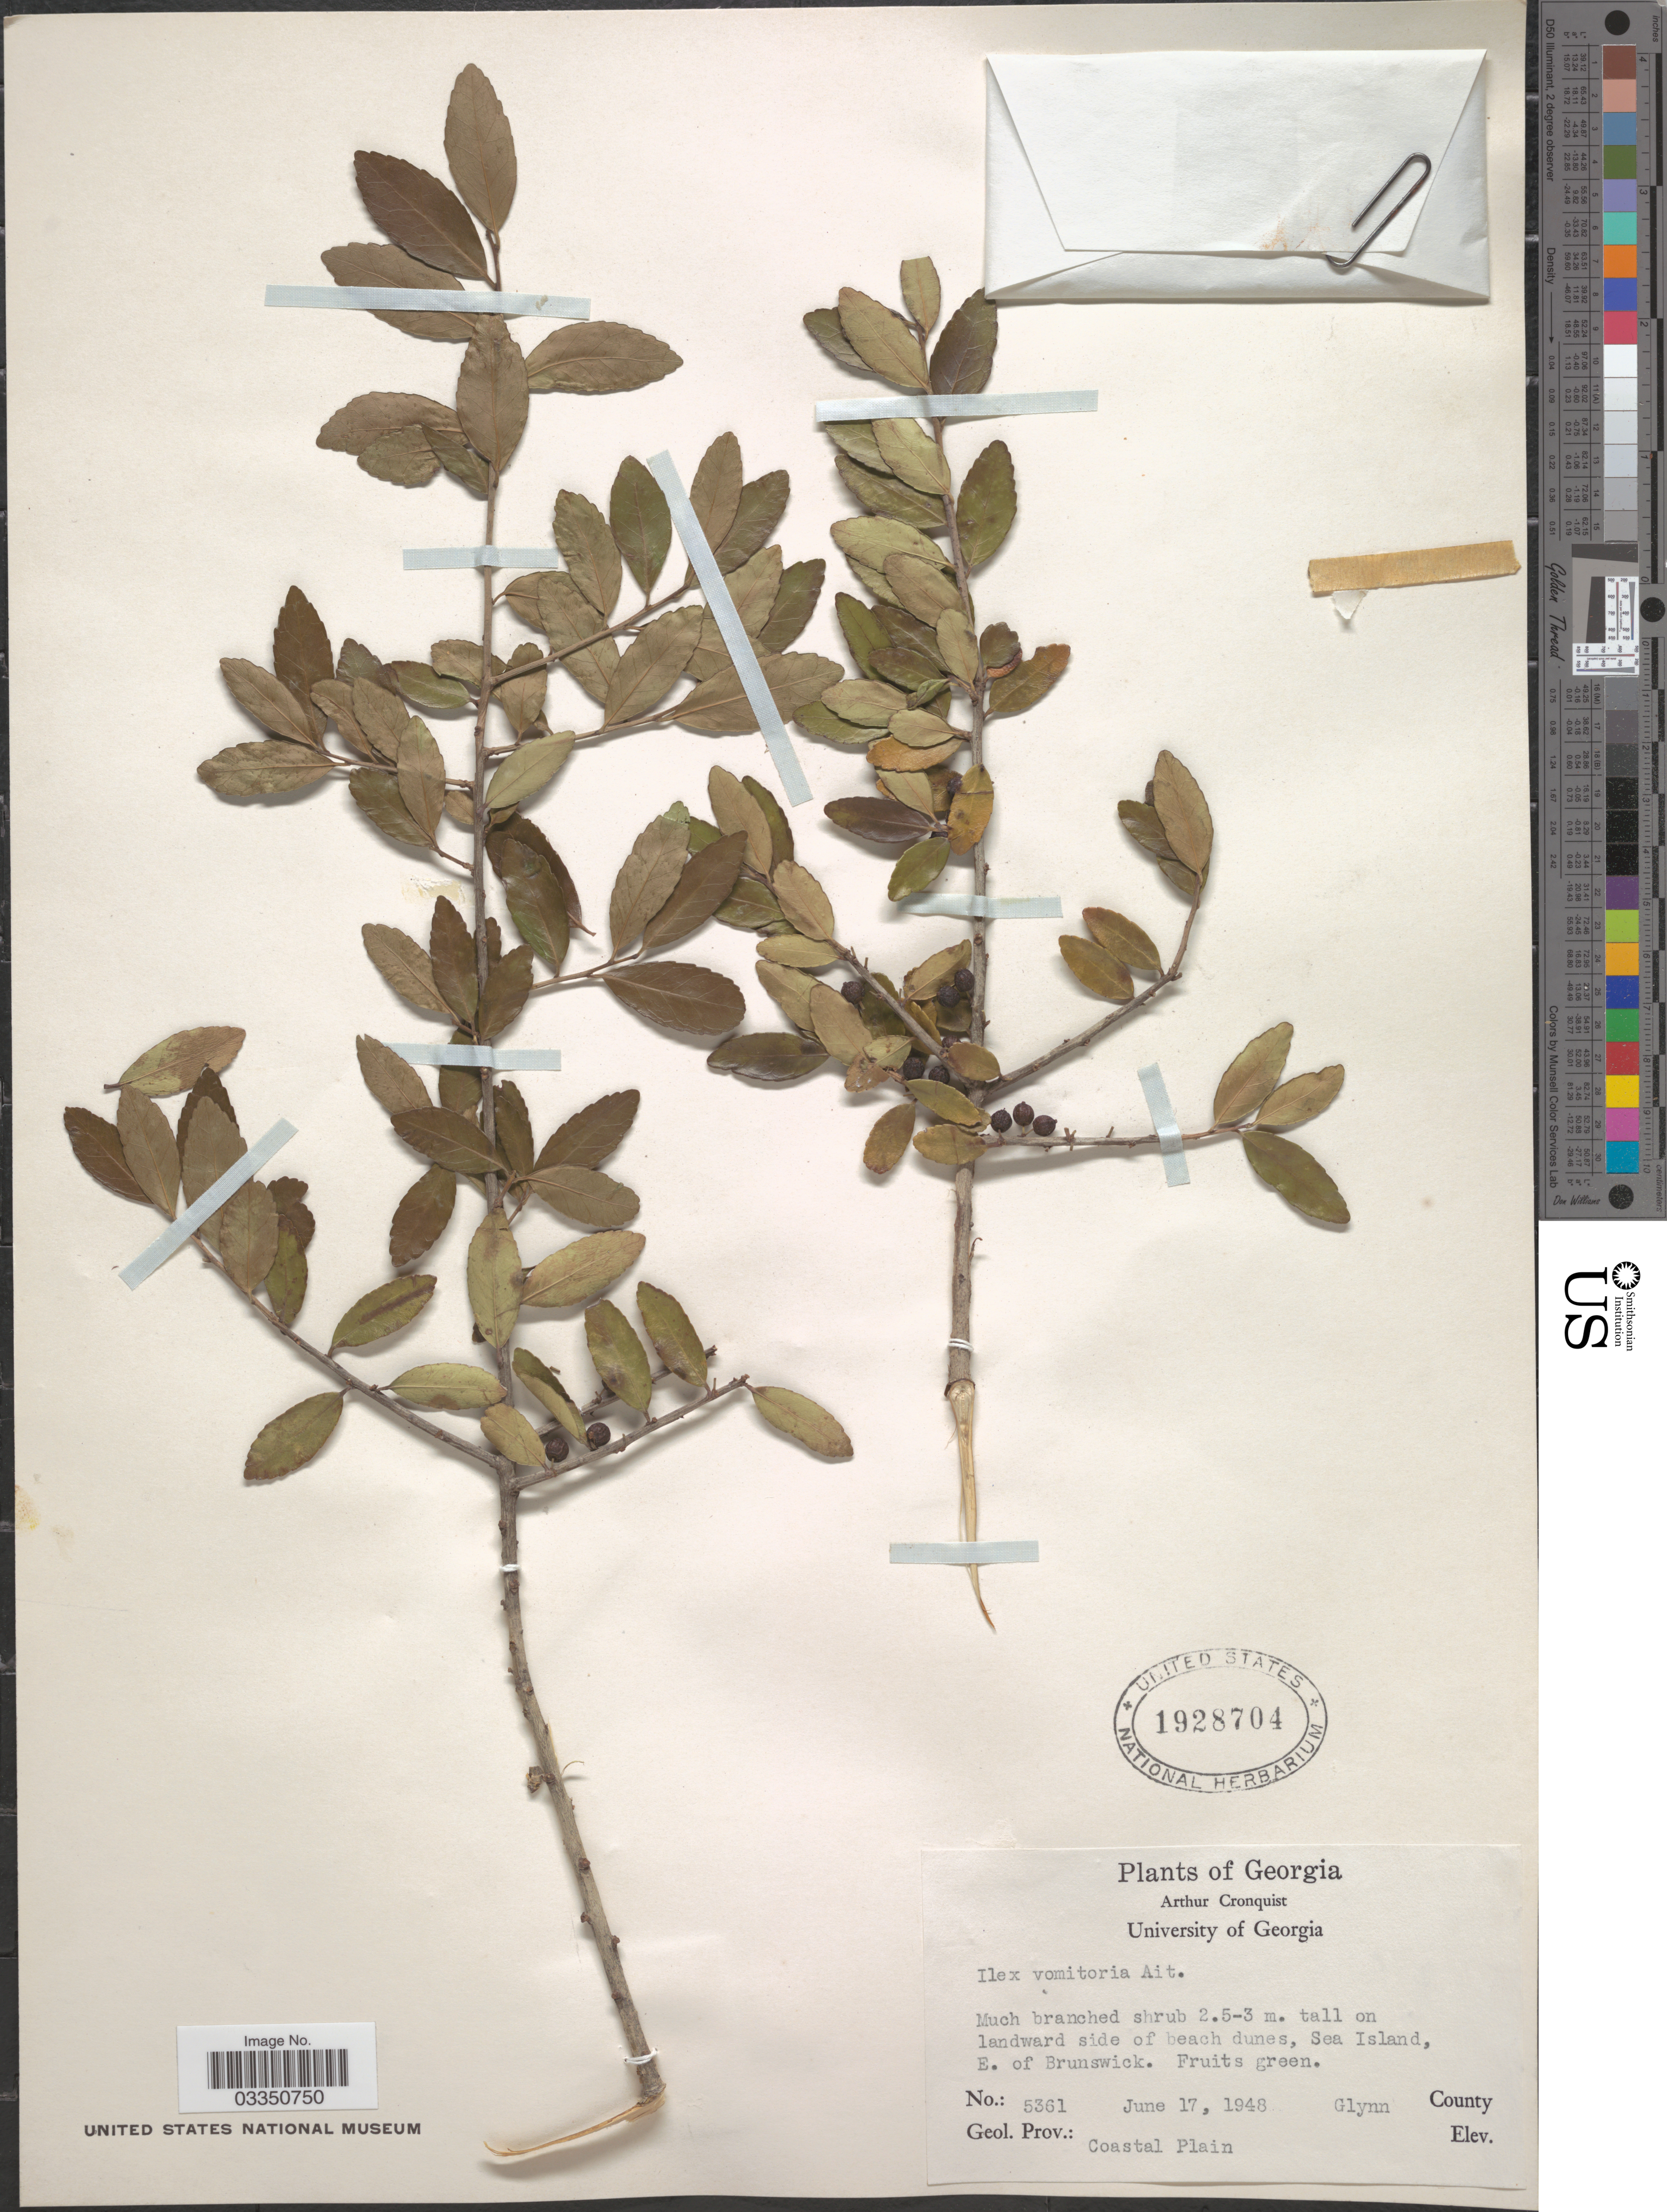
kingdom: Plantae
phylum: Tracheophyta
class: Magnoliopsida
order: Aquifoliales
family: Aquifoliaceae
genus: Ilex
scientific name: Ilex vomitoria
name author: Aiton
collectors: A. J. Cronquist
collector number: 5361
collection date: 1948-06-17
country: United States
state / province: Georgia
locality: Sea Island, E. of Brunswick. Glynn County. Geol. Prov.: Coastal Plain.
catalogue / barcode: US 1928704